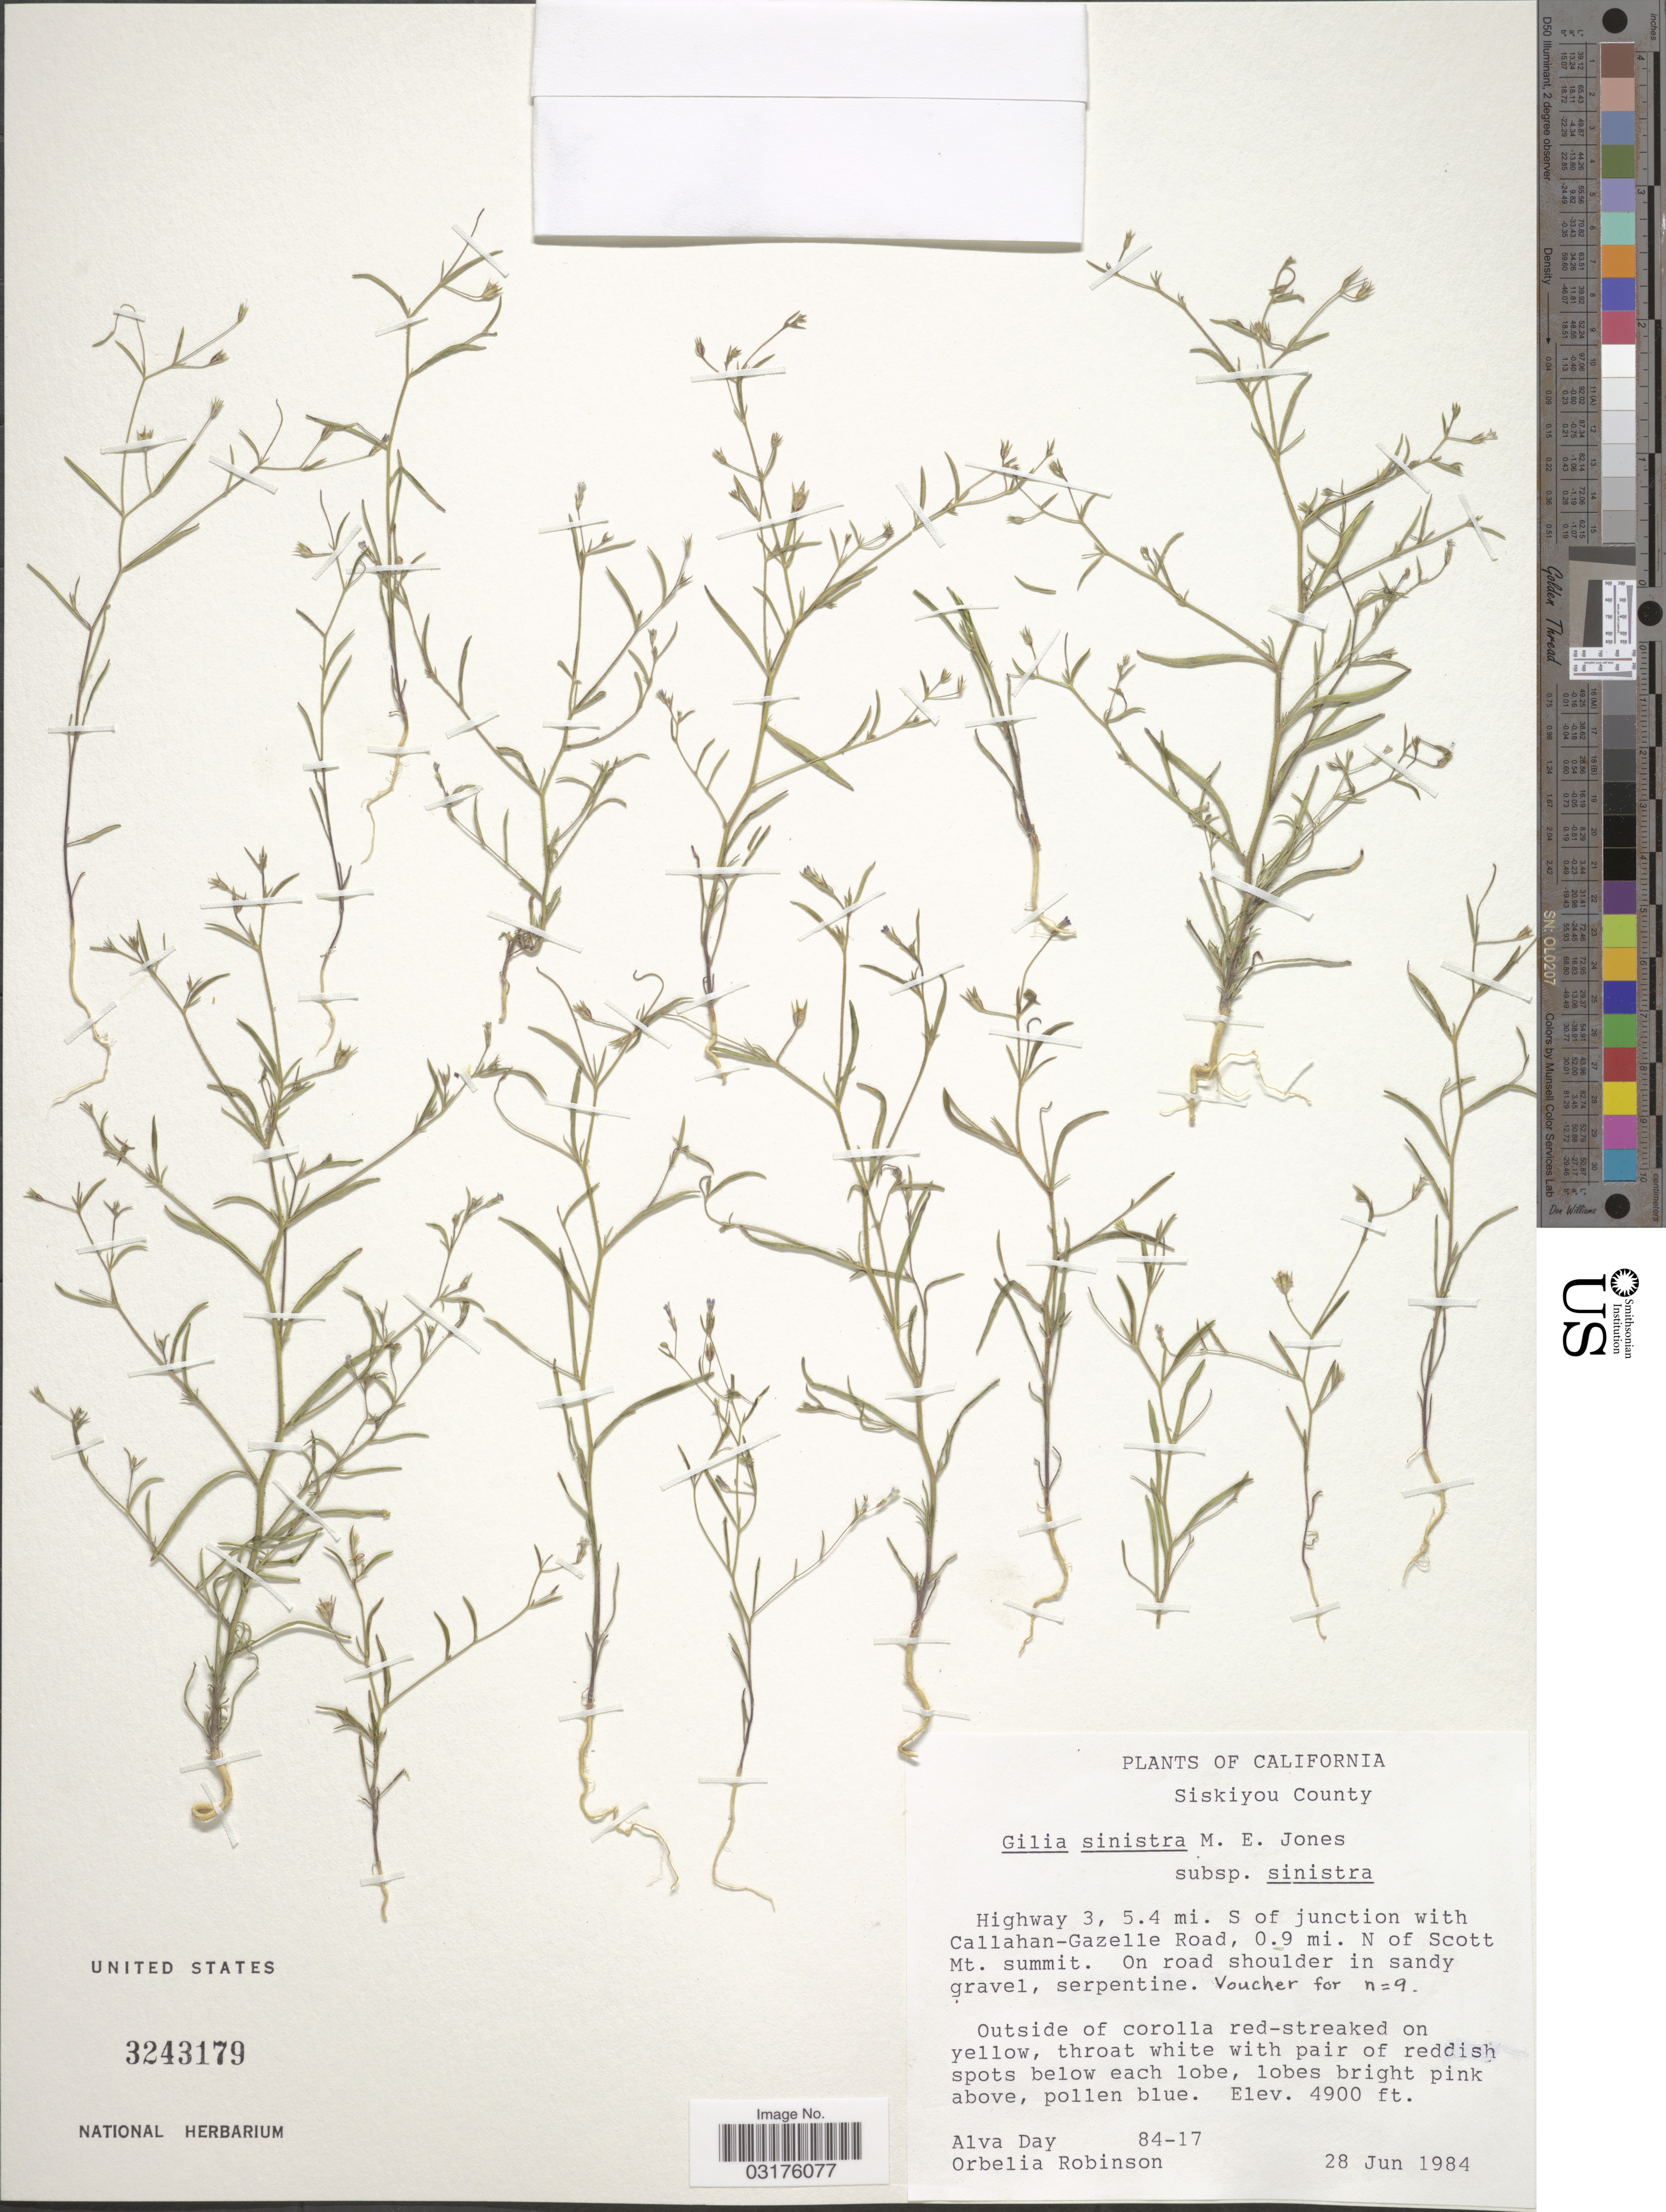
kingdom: Plantae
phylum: Tracheophyta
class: Magnoliopsida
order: Ericales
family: Polemoniaceae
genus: Navarretia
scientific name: Navarretia sinistra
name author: (M.E. Jones) L.A. Johnson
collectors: A. G. Day & O. R. Robinson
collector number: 84-17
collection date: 1984-06-28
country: United States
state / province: California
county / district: Siskiyou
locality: Siskiyou County, Highway 3, 5.4 mi. S of junction with Callahan-Gazelle Road, 0.9 mi. N of Scott Mt. summit.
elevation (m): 1494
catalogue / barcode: US 3243179